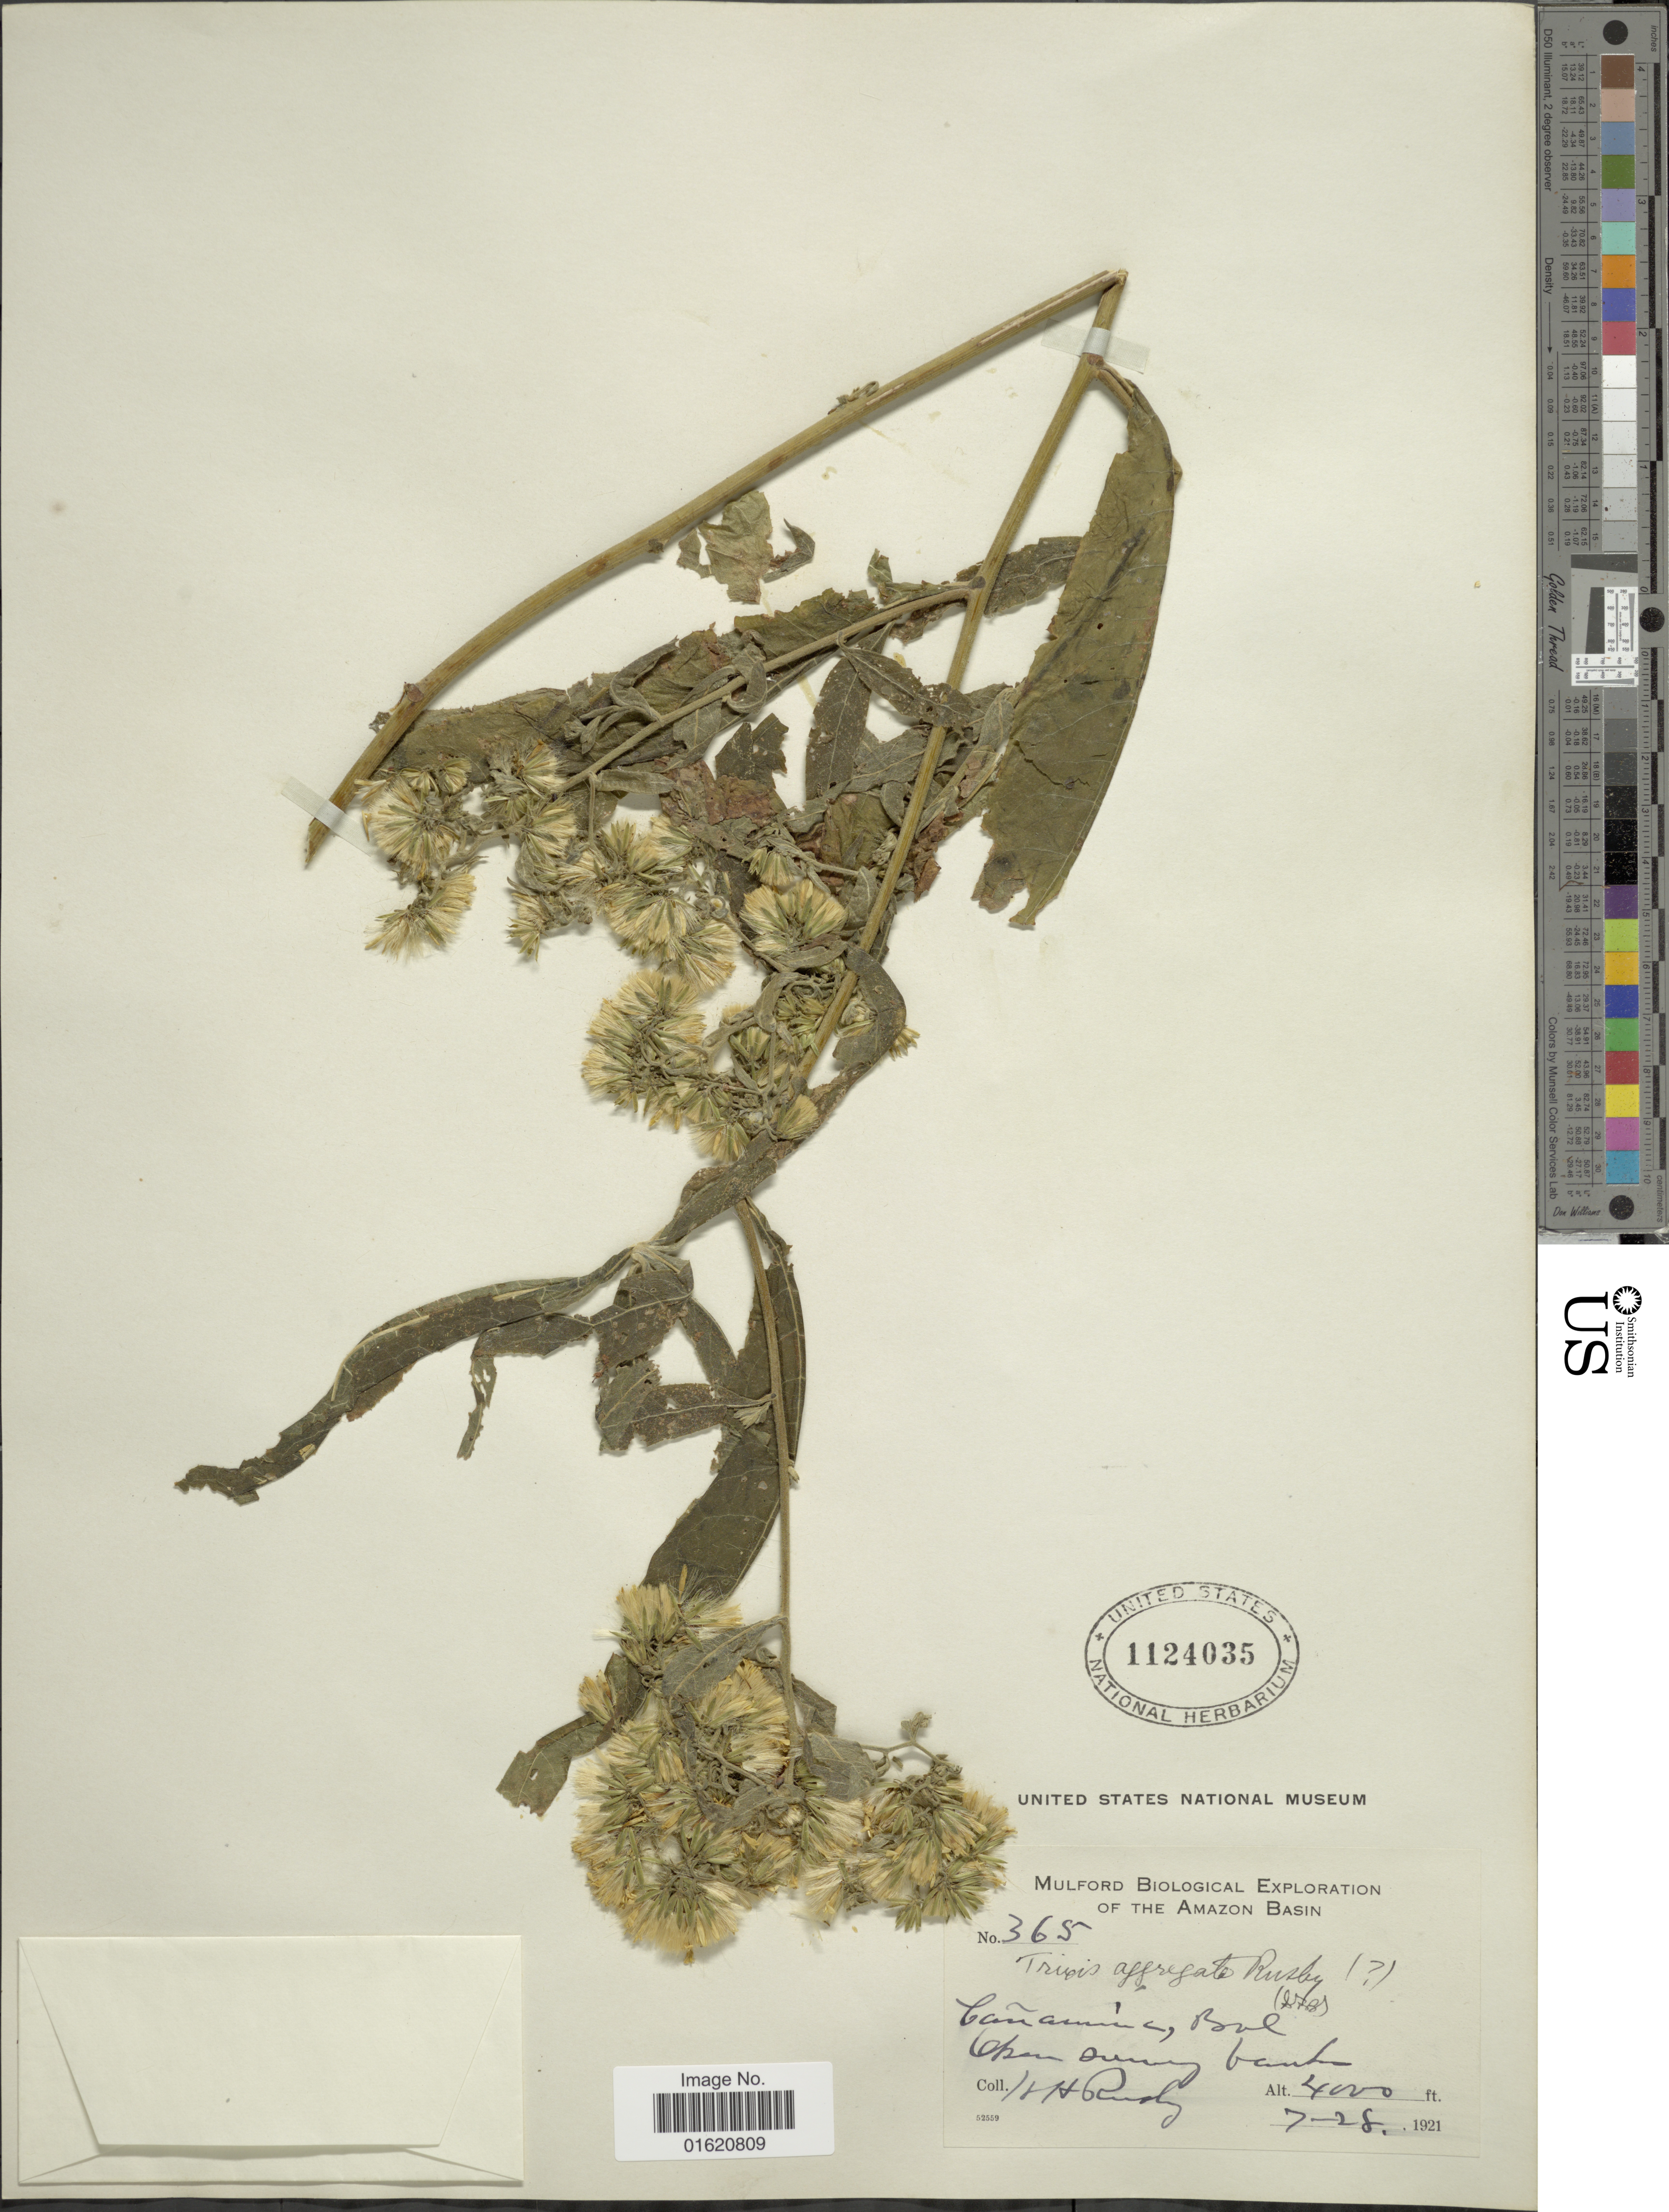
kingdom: Plantae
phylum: Tracheophyta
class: Magnoliopsida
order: Asterales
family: Asteraceae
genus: Trixis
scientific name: Trixis aggregata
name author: Rusby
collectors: H. H. Rusby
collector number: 365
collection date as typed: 7-28-1921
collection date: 1921-07-28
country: Bolivia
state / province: La Paz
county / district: Inquisivi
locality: Cañamina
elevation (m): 1219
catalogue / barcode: US 1124035